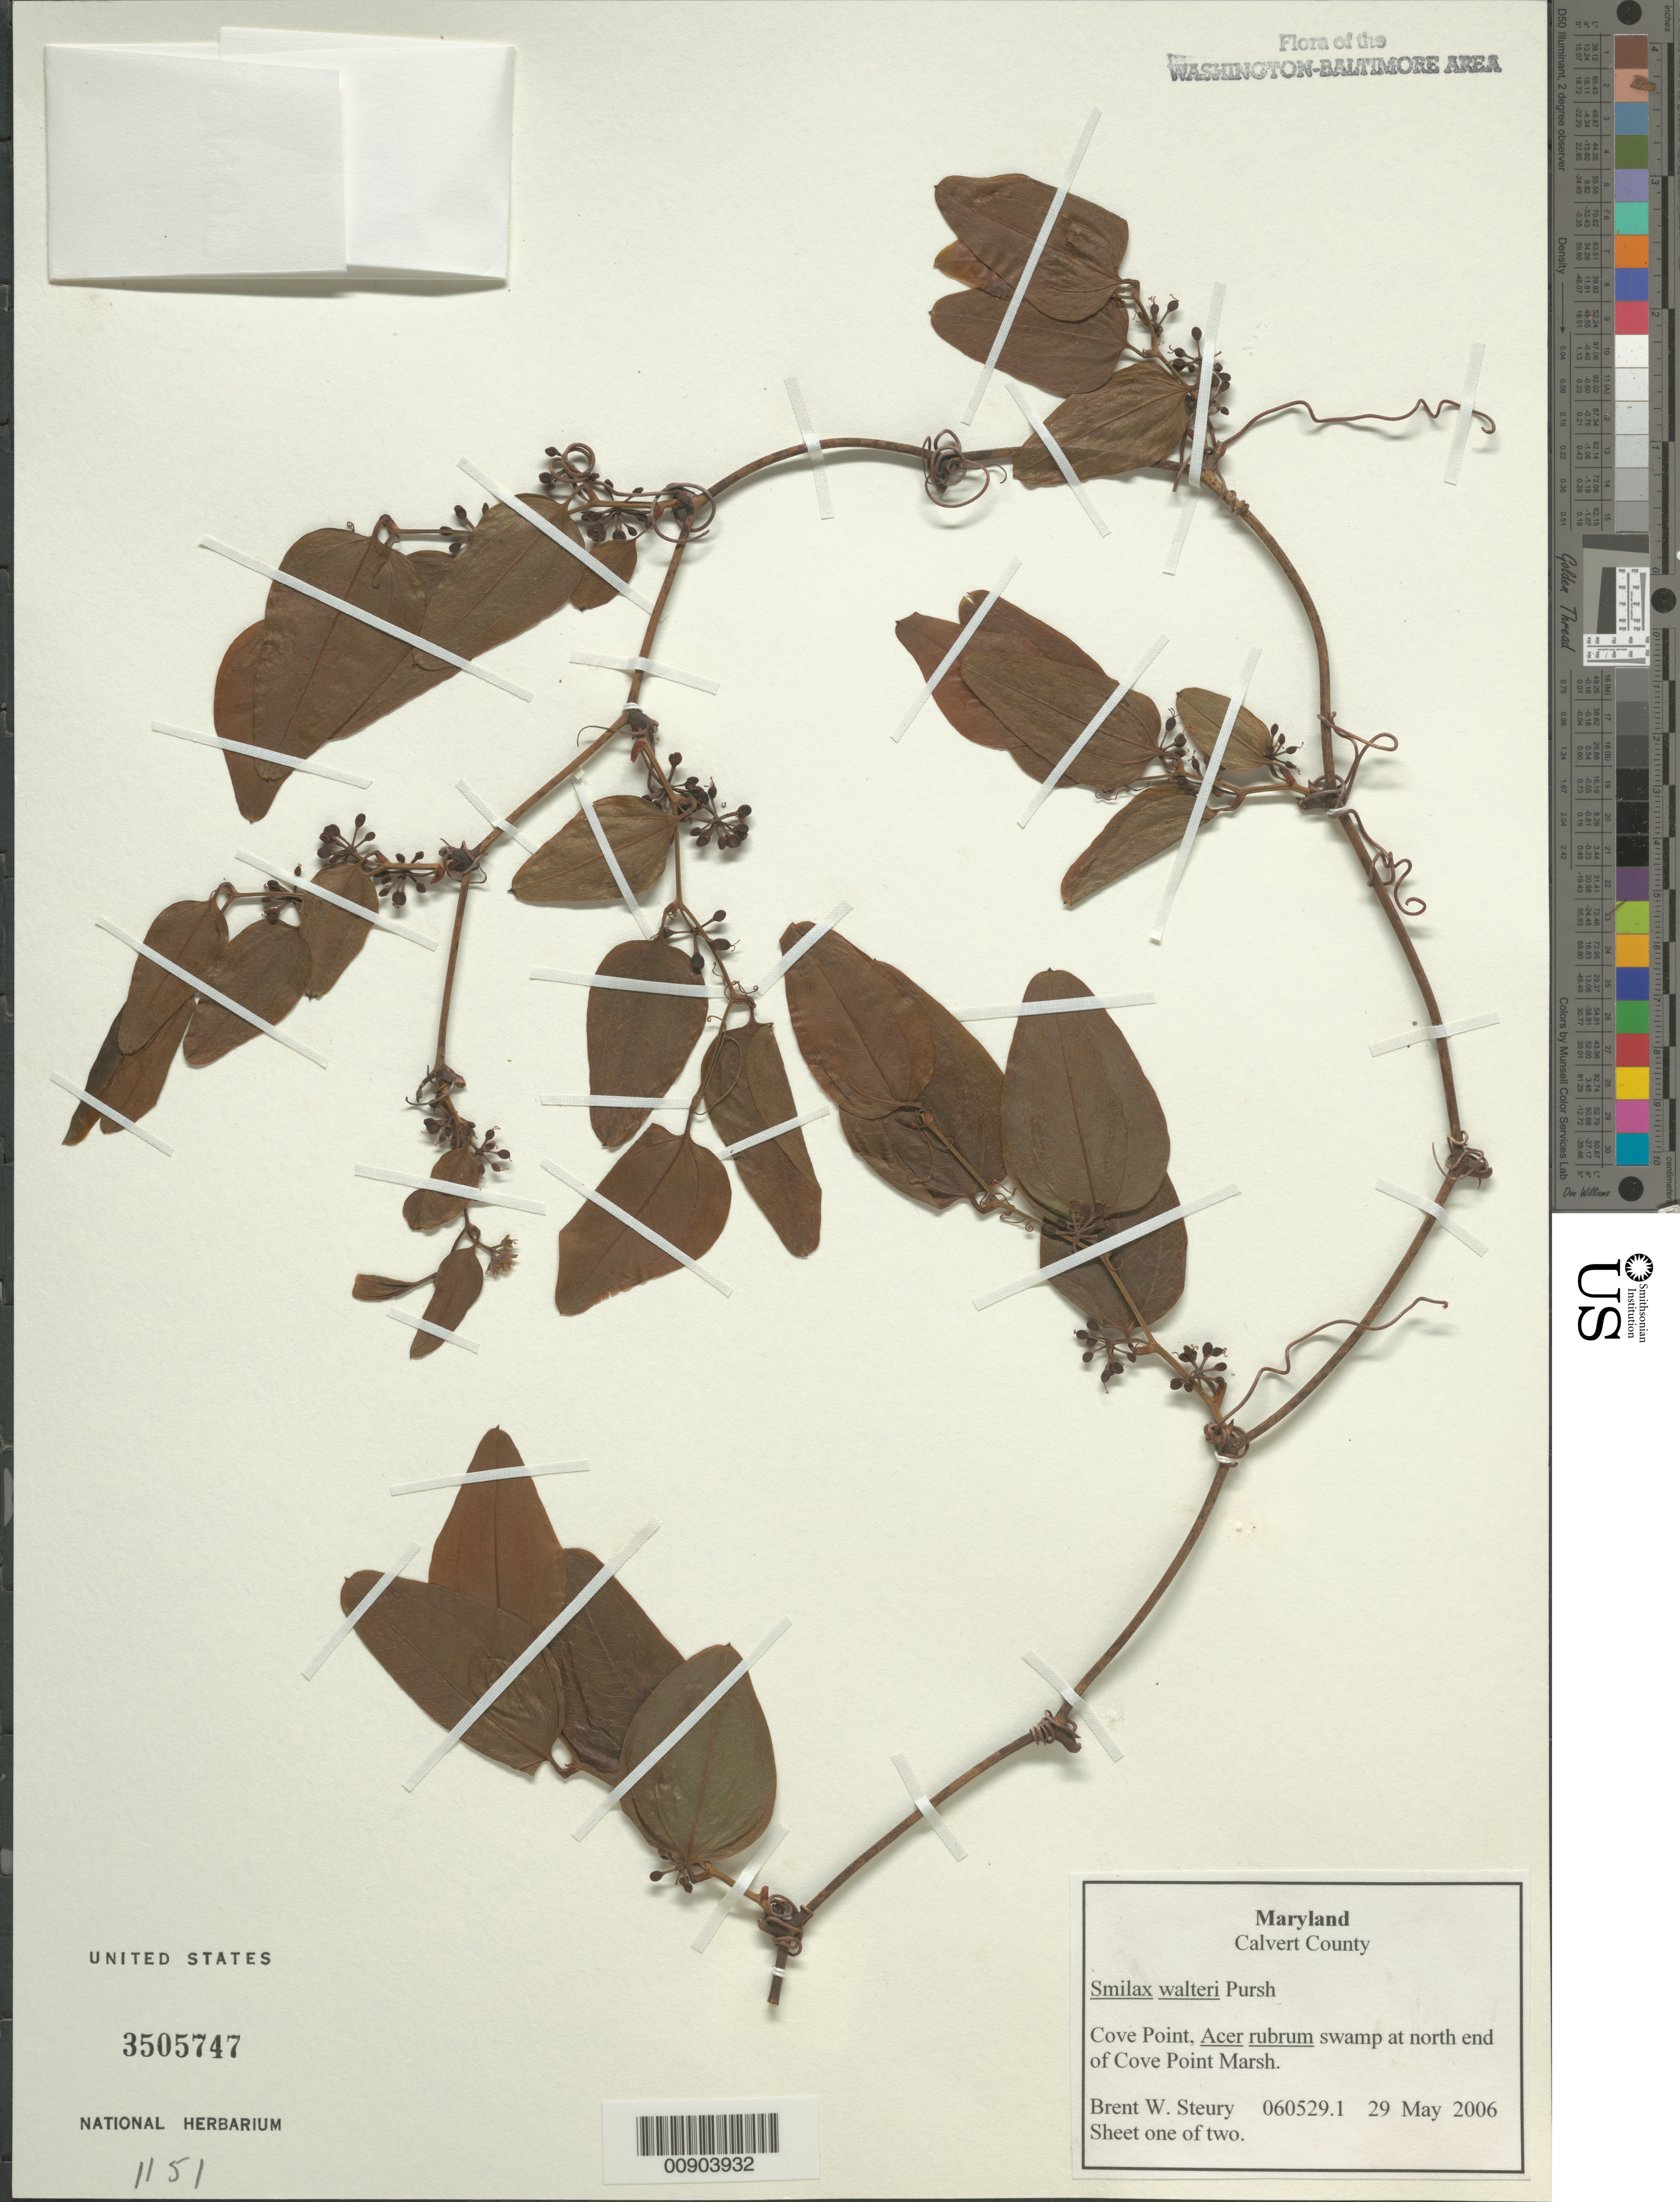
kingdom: Plantae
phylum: Tracheophyta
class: Liliopsida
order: Liliales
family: Smilacaceae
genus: Smilax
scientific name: Smilax walteri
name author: Pursh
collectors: B. Steury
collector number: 060529.1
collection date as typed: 29 May 2006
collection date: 2006-05-29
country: United States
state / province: Maryland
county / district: Calvert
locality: Cove Point, at north end of Cove Point Marsh.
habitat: Acer rubrum swamp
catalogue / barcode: US 3505747